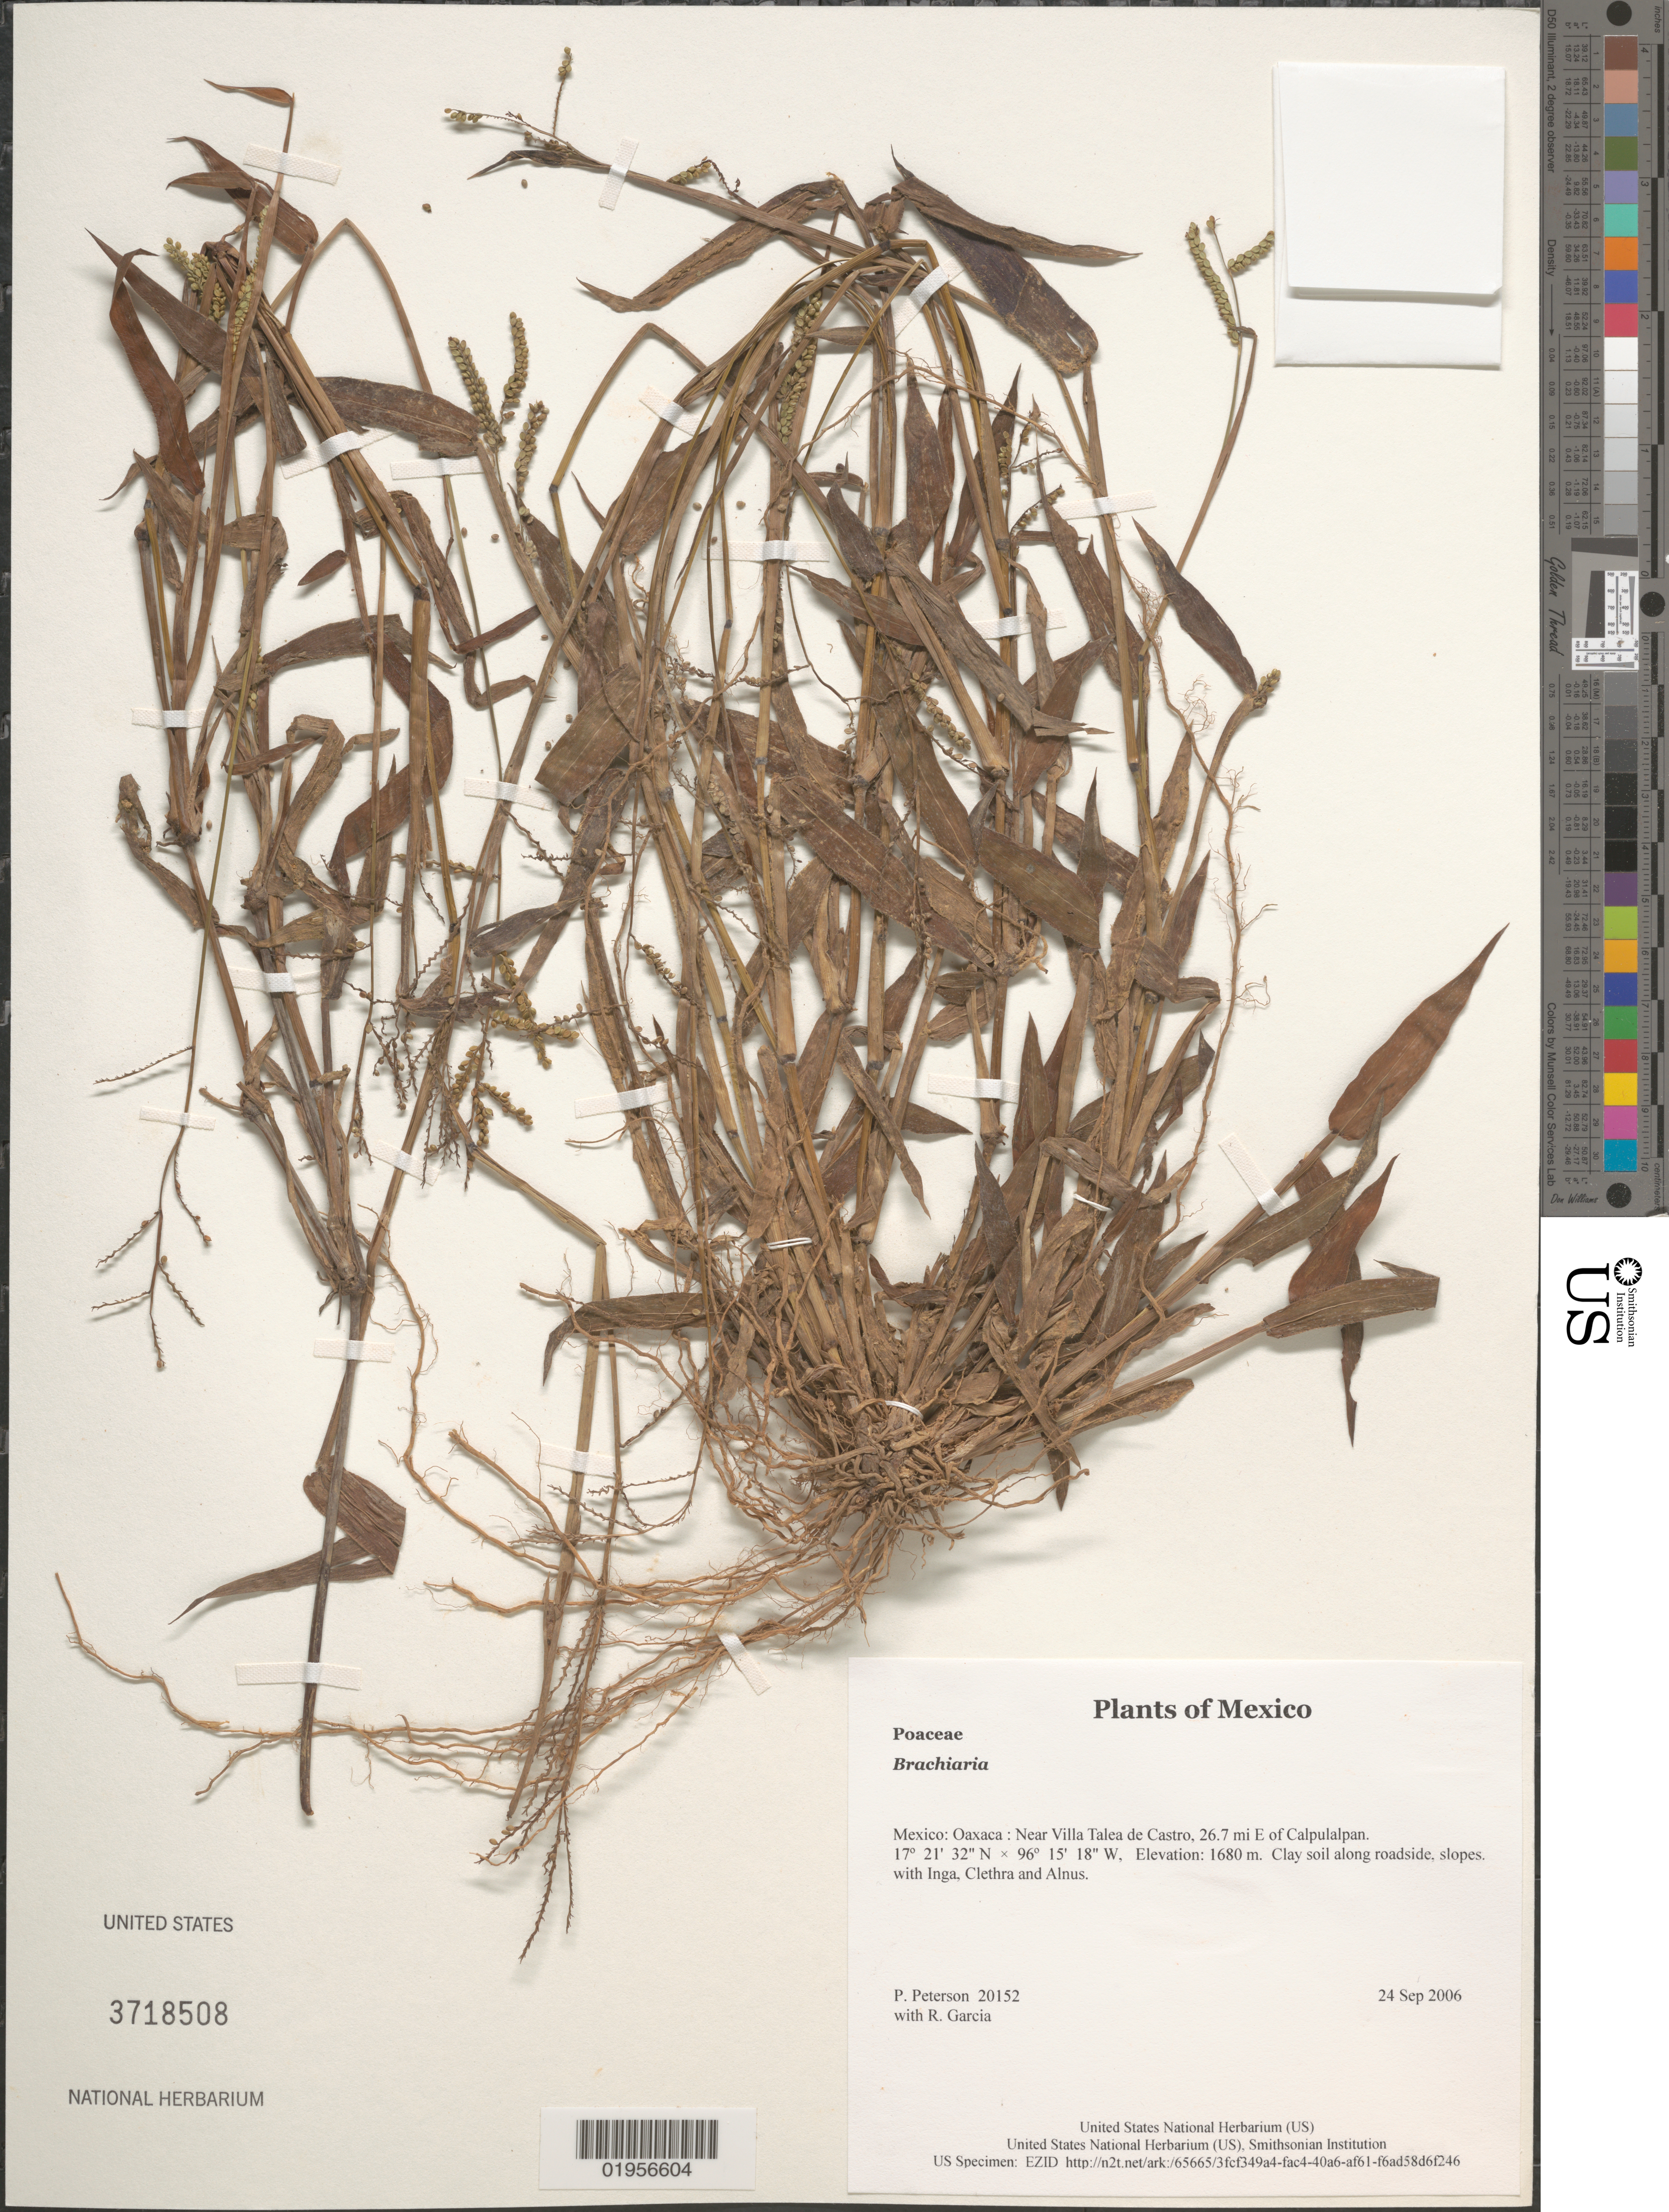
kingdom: Plantae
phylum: Tracheophyta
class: Liliopsida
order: Poales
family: Poaceae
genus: Brachiaria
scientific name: Brachiaria sp.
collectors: P. M. Peterson & R. Garcia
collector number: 20152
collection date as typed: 24 Sep 2006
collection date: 2006-09-24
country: Mexico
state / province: Oaxaca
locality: Near Villa Talea de Castro, 26.7 mi E of Calpulalpan.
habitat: Clay soil along roadside, slopes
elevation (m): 1680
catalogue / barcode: US 3718508